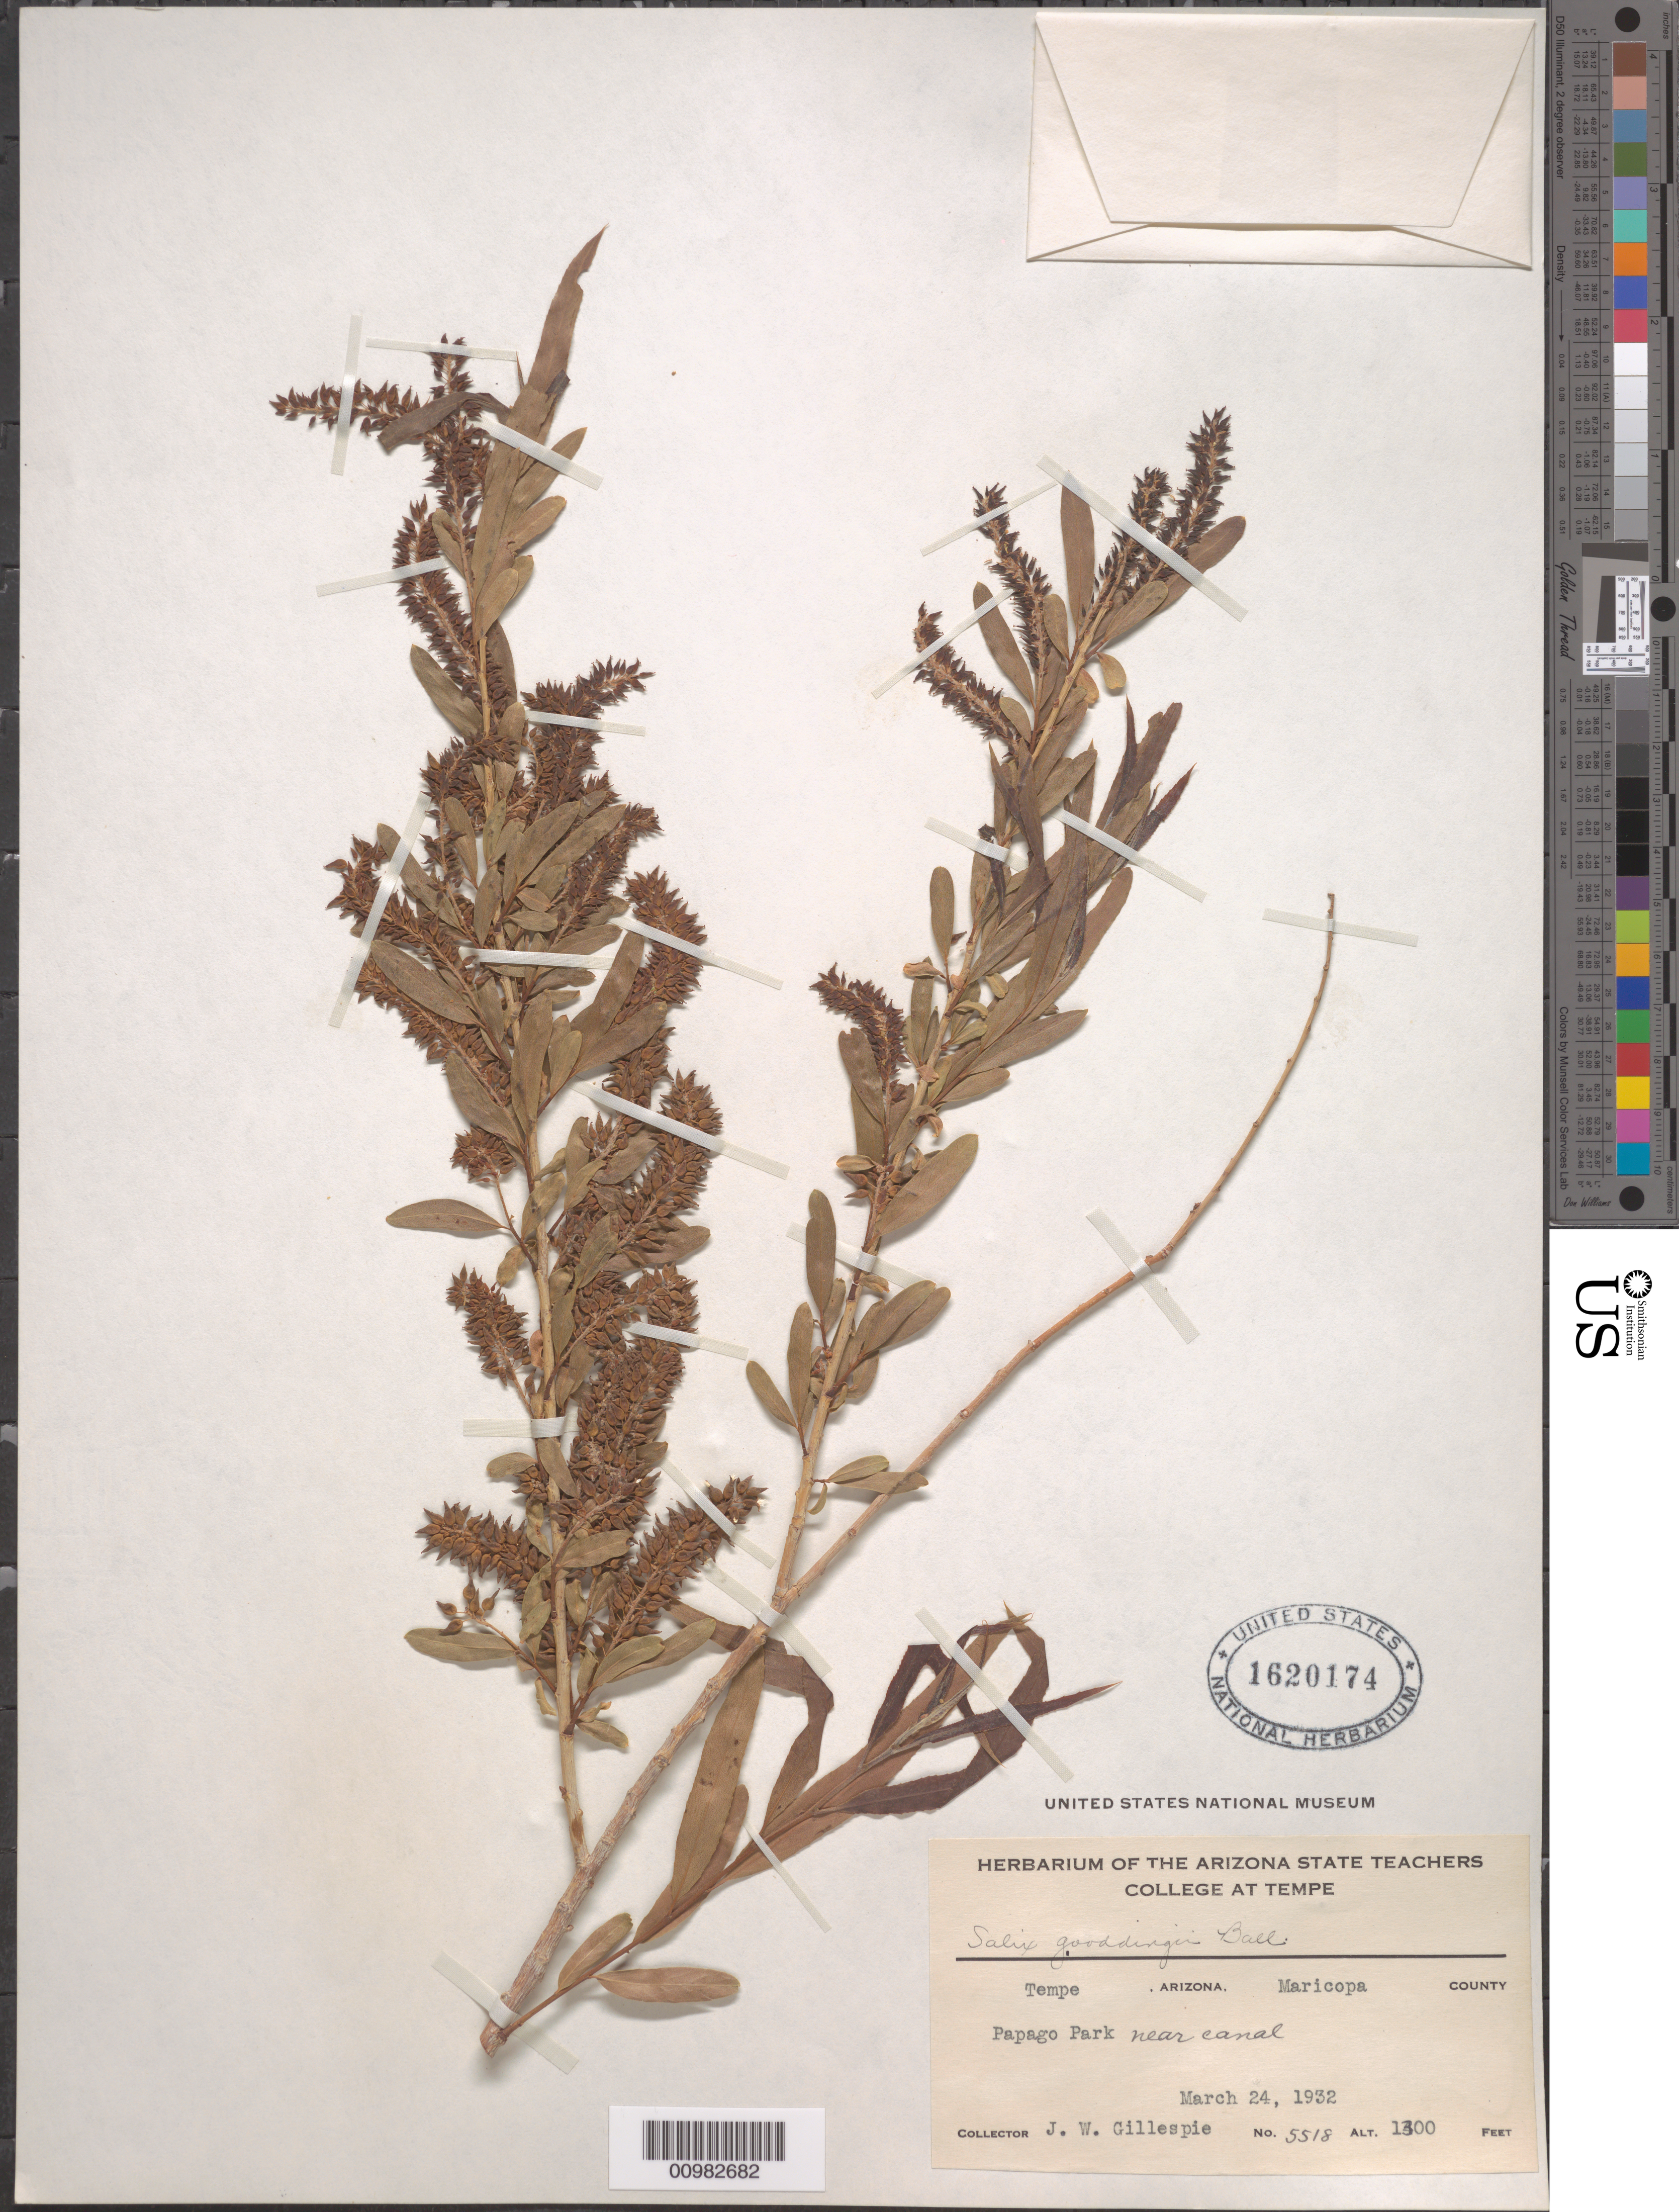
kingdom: Plantae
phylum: Tracheophyta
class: Magnoliopsida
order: Malpighiales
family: Salicaceae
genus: Salix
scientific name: Salix gooddingii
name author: C.R. Ball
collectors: J. W. Gillespie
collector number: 5518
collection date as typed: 24 Mar 1932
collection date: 1932-03-24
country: United States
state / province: Arizona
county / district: Maricopa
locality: Tempe. Papago Park near canal.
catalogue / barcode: US 1620174